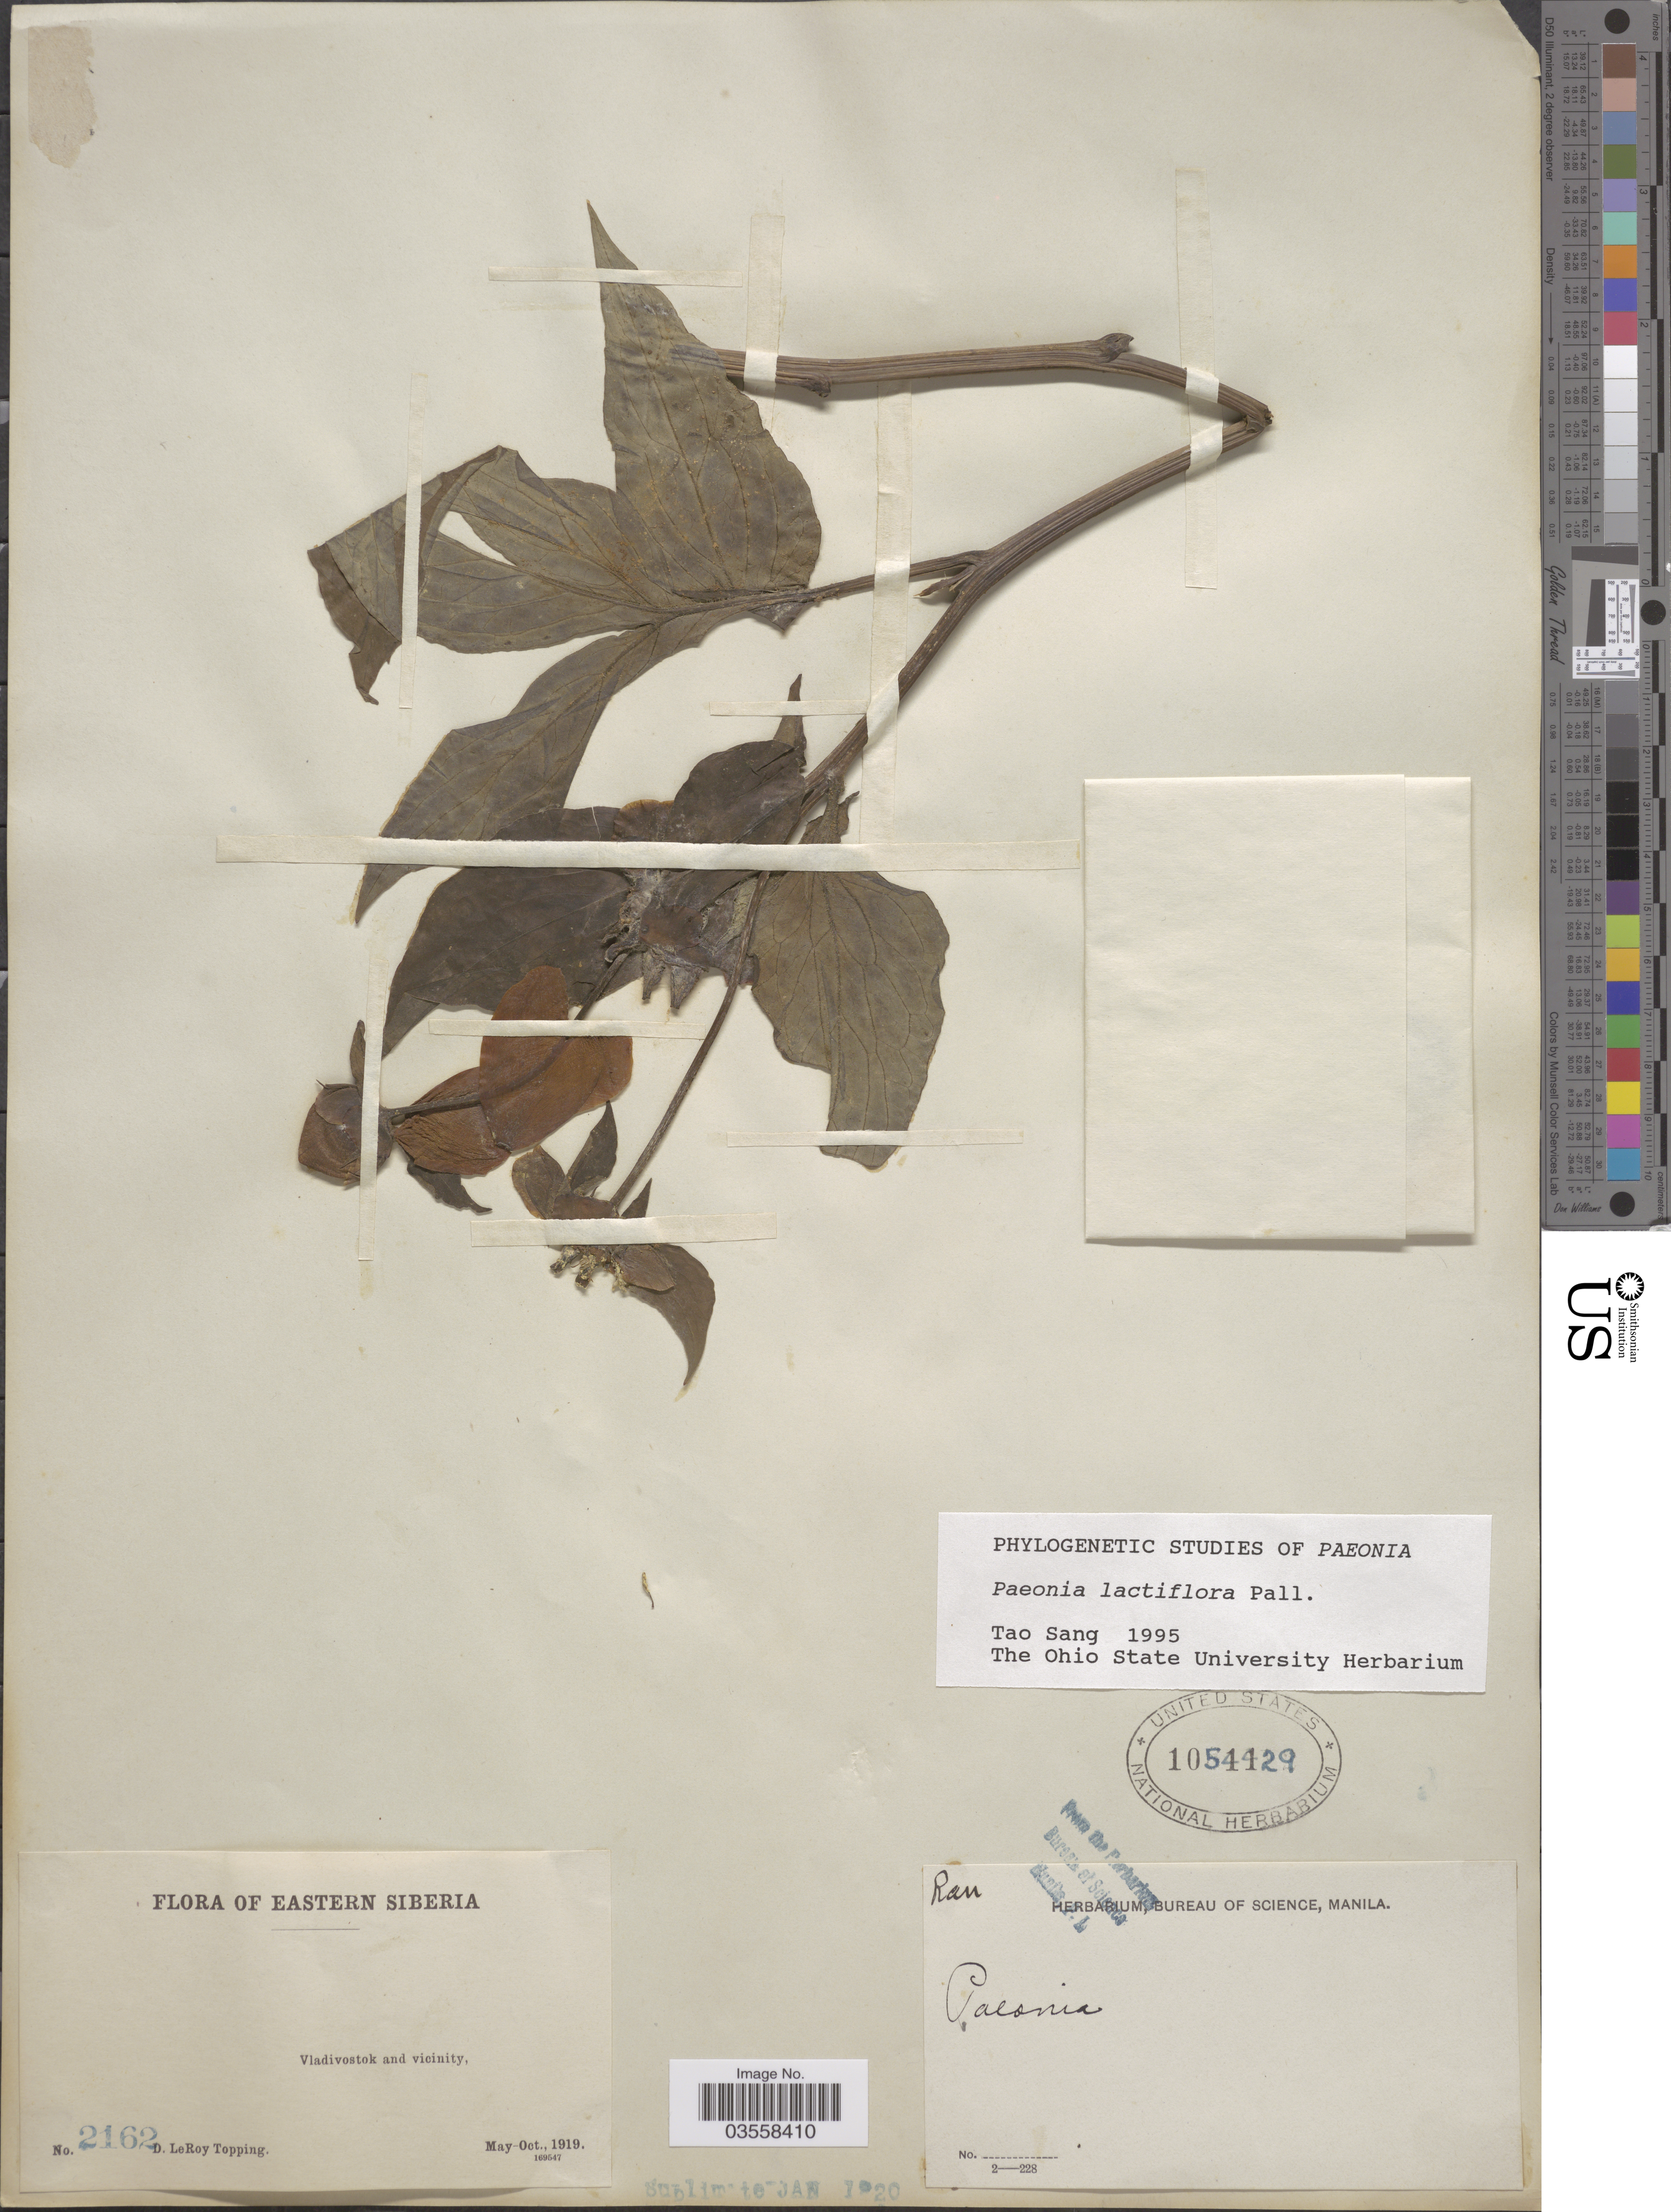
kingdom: Plantae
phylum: Tracheophyta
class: Magnoliopsida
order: Saxifragales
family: Paeoniaceae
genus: Paeonia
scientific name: Paeonia lactiflora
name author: Pall.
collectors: D. L. Topping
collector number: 2162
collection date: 1919-05/1919-10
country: Russian Federation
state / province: Primorsky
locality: Eastern Siberia. Vladivostok and vicinity.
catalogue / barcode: US 1054429